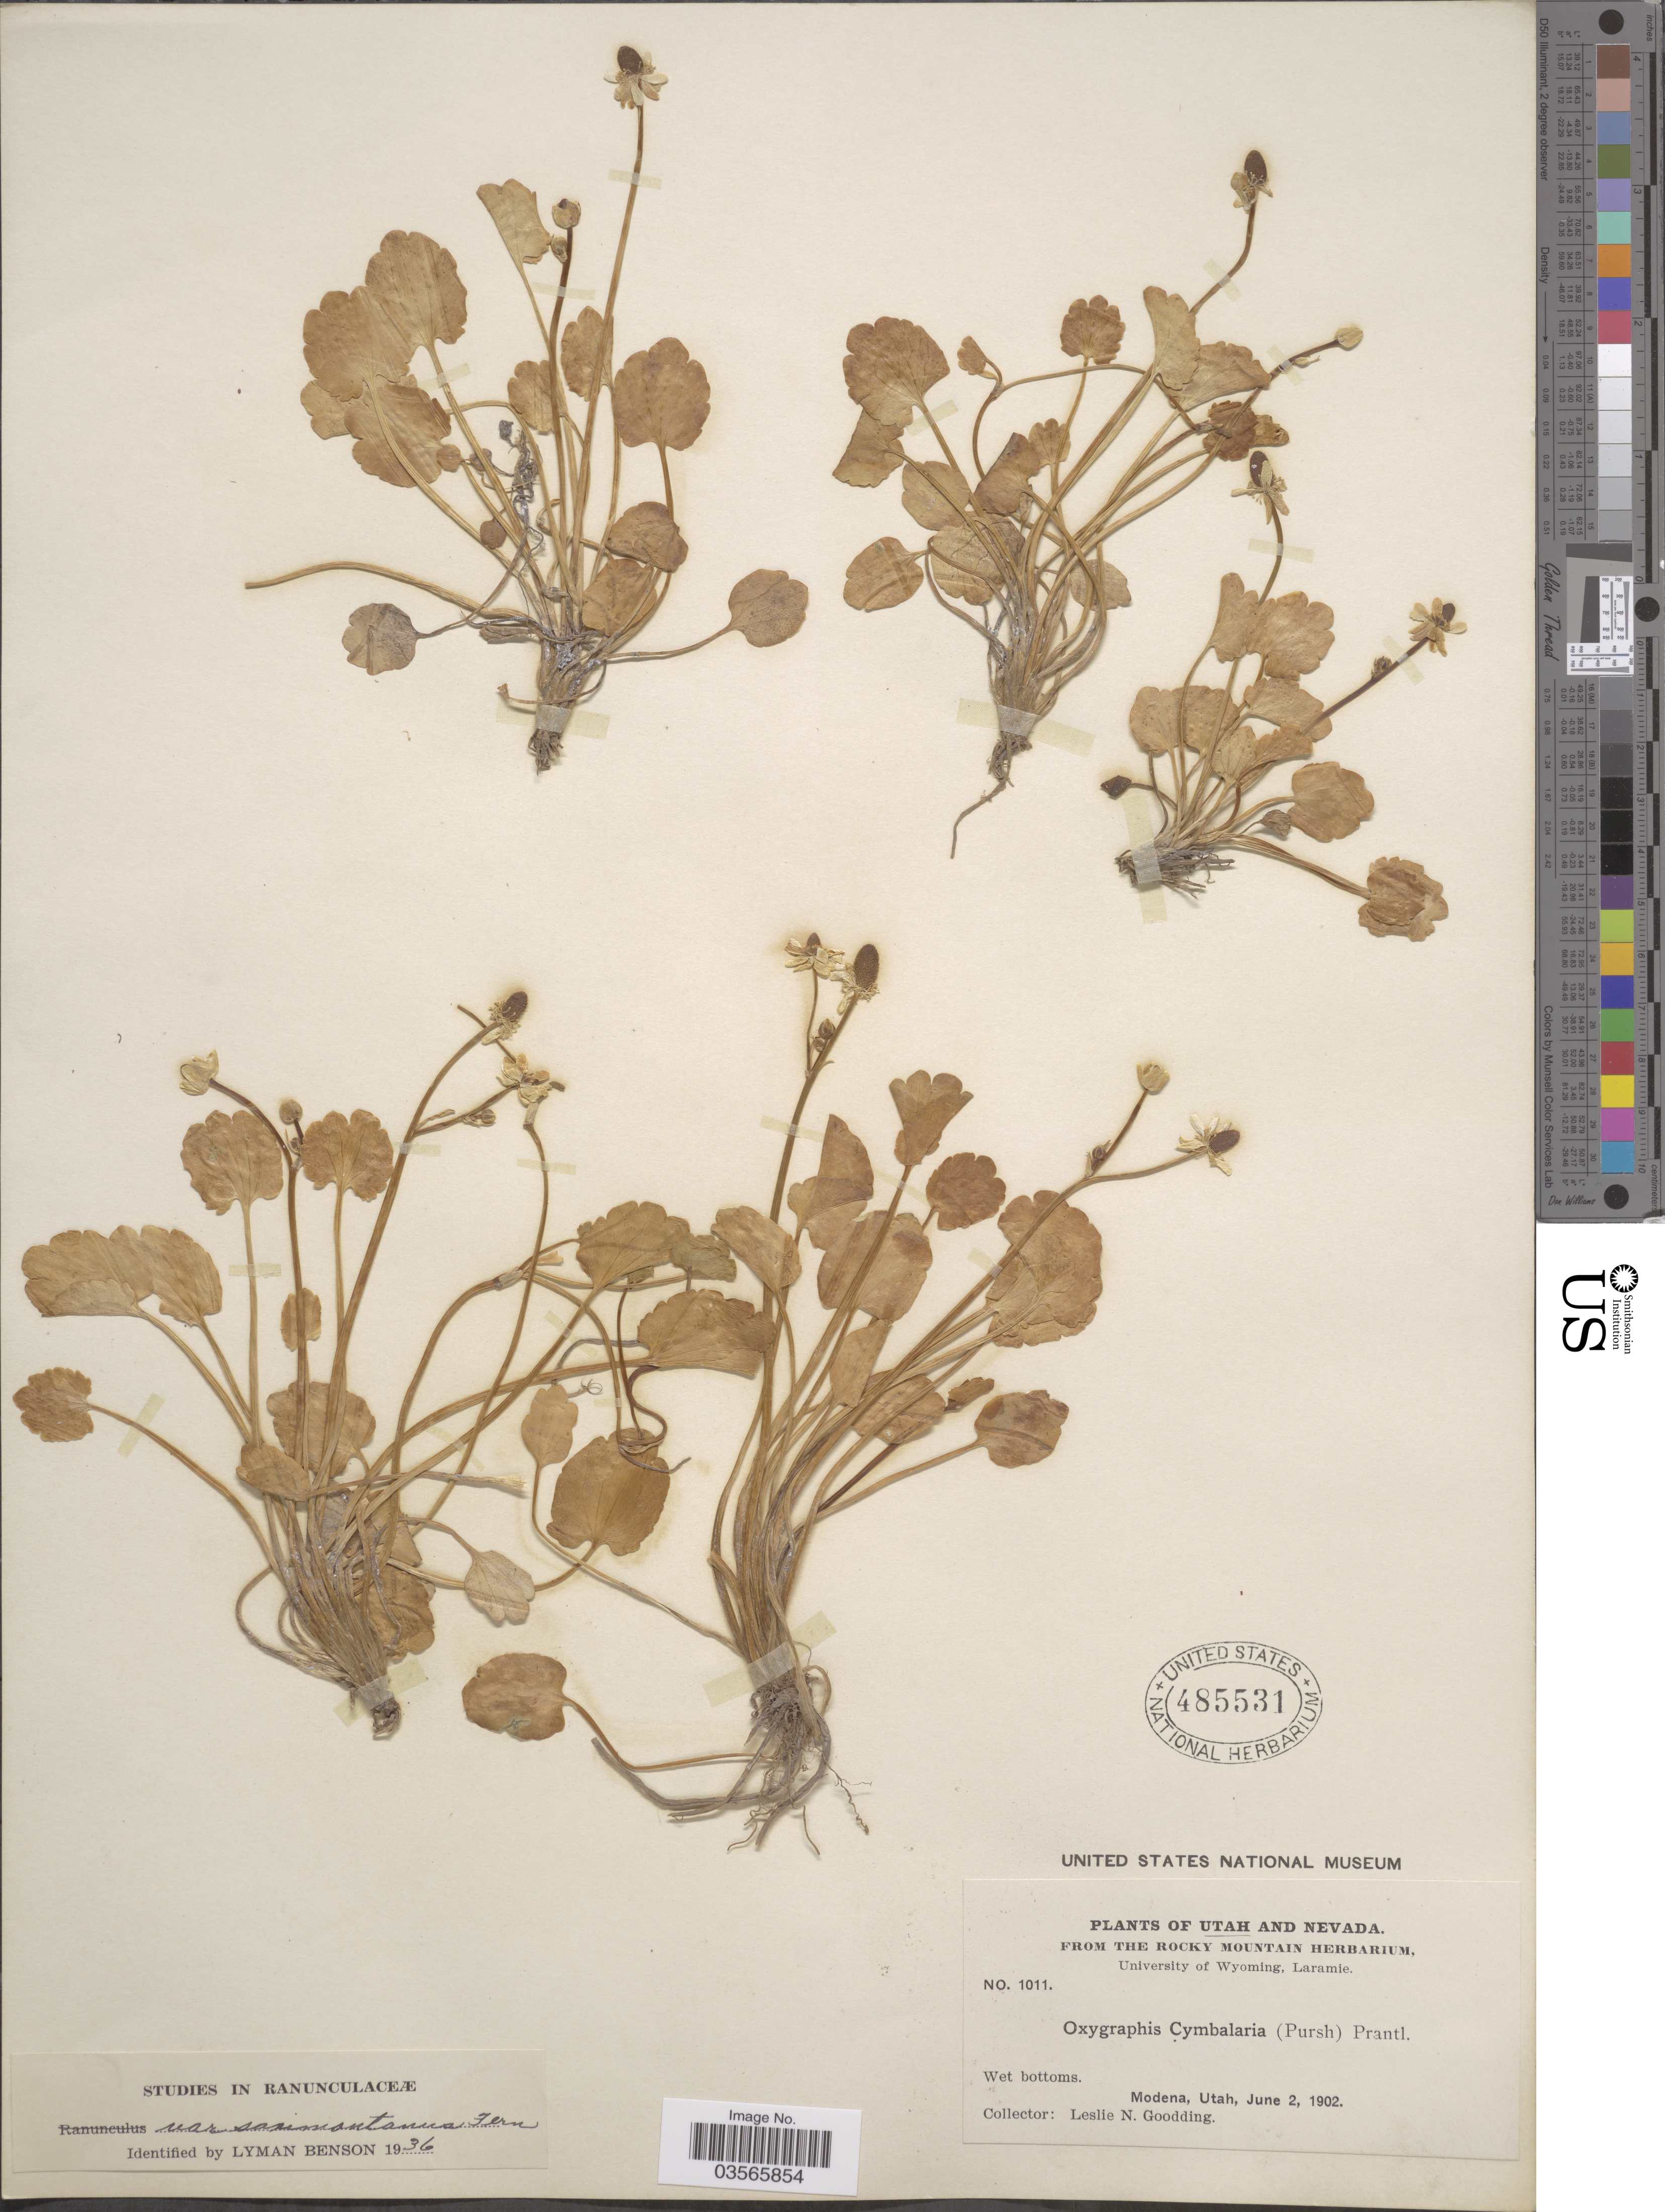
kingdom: Plantae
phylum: Tracheophyta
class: Magnoliopsida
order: Ranunculales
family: Ranunculaceae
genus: Halerpestes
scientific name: Halerpestes cymbalaria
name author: (Pursh) Greene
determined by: Strong, M. T., (US), Smithsonian Institution - National Museum of Natural History (UNITED STATES)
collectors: L. N. Goodding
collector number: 1011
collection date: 1902-06-02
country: United States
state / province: Utah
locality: Modena.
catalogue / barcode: US 485531